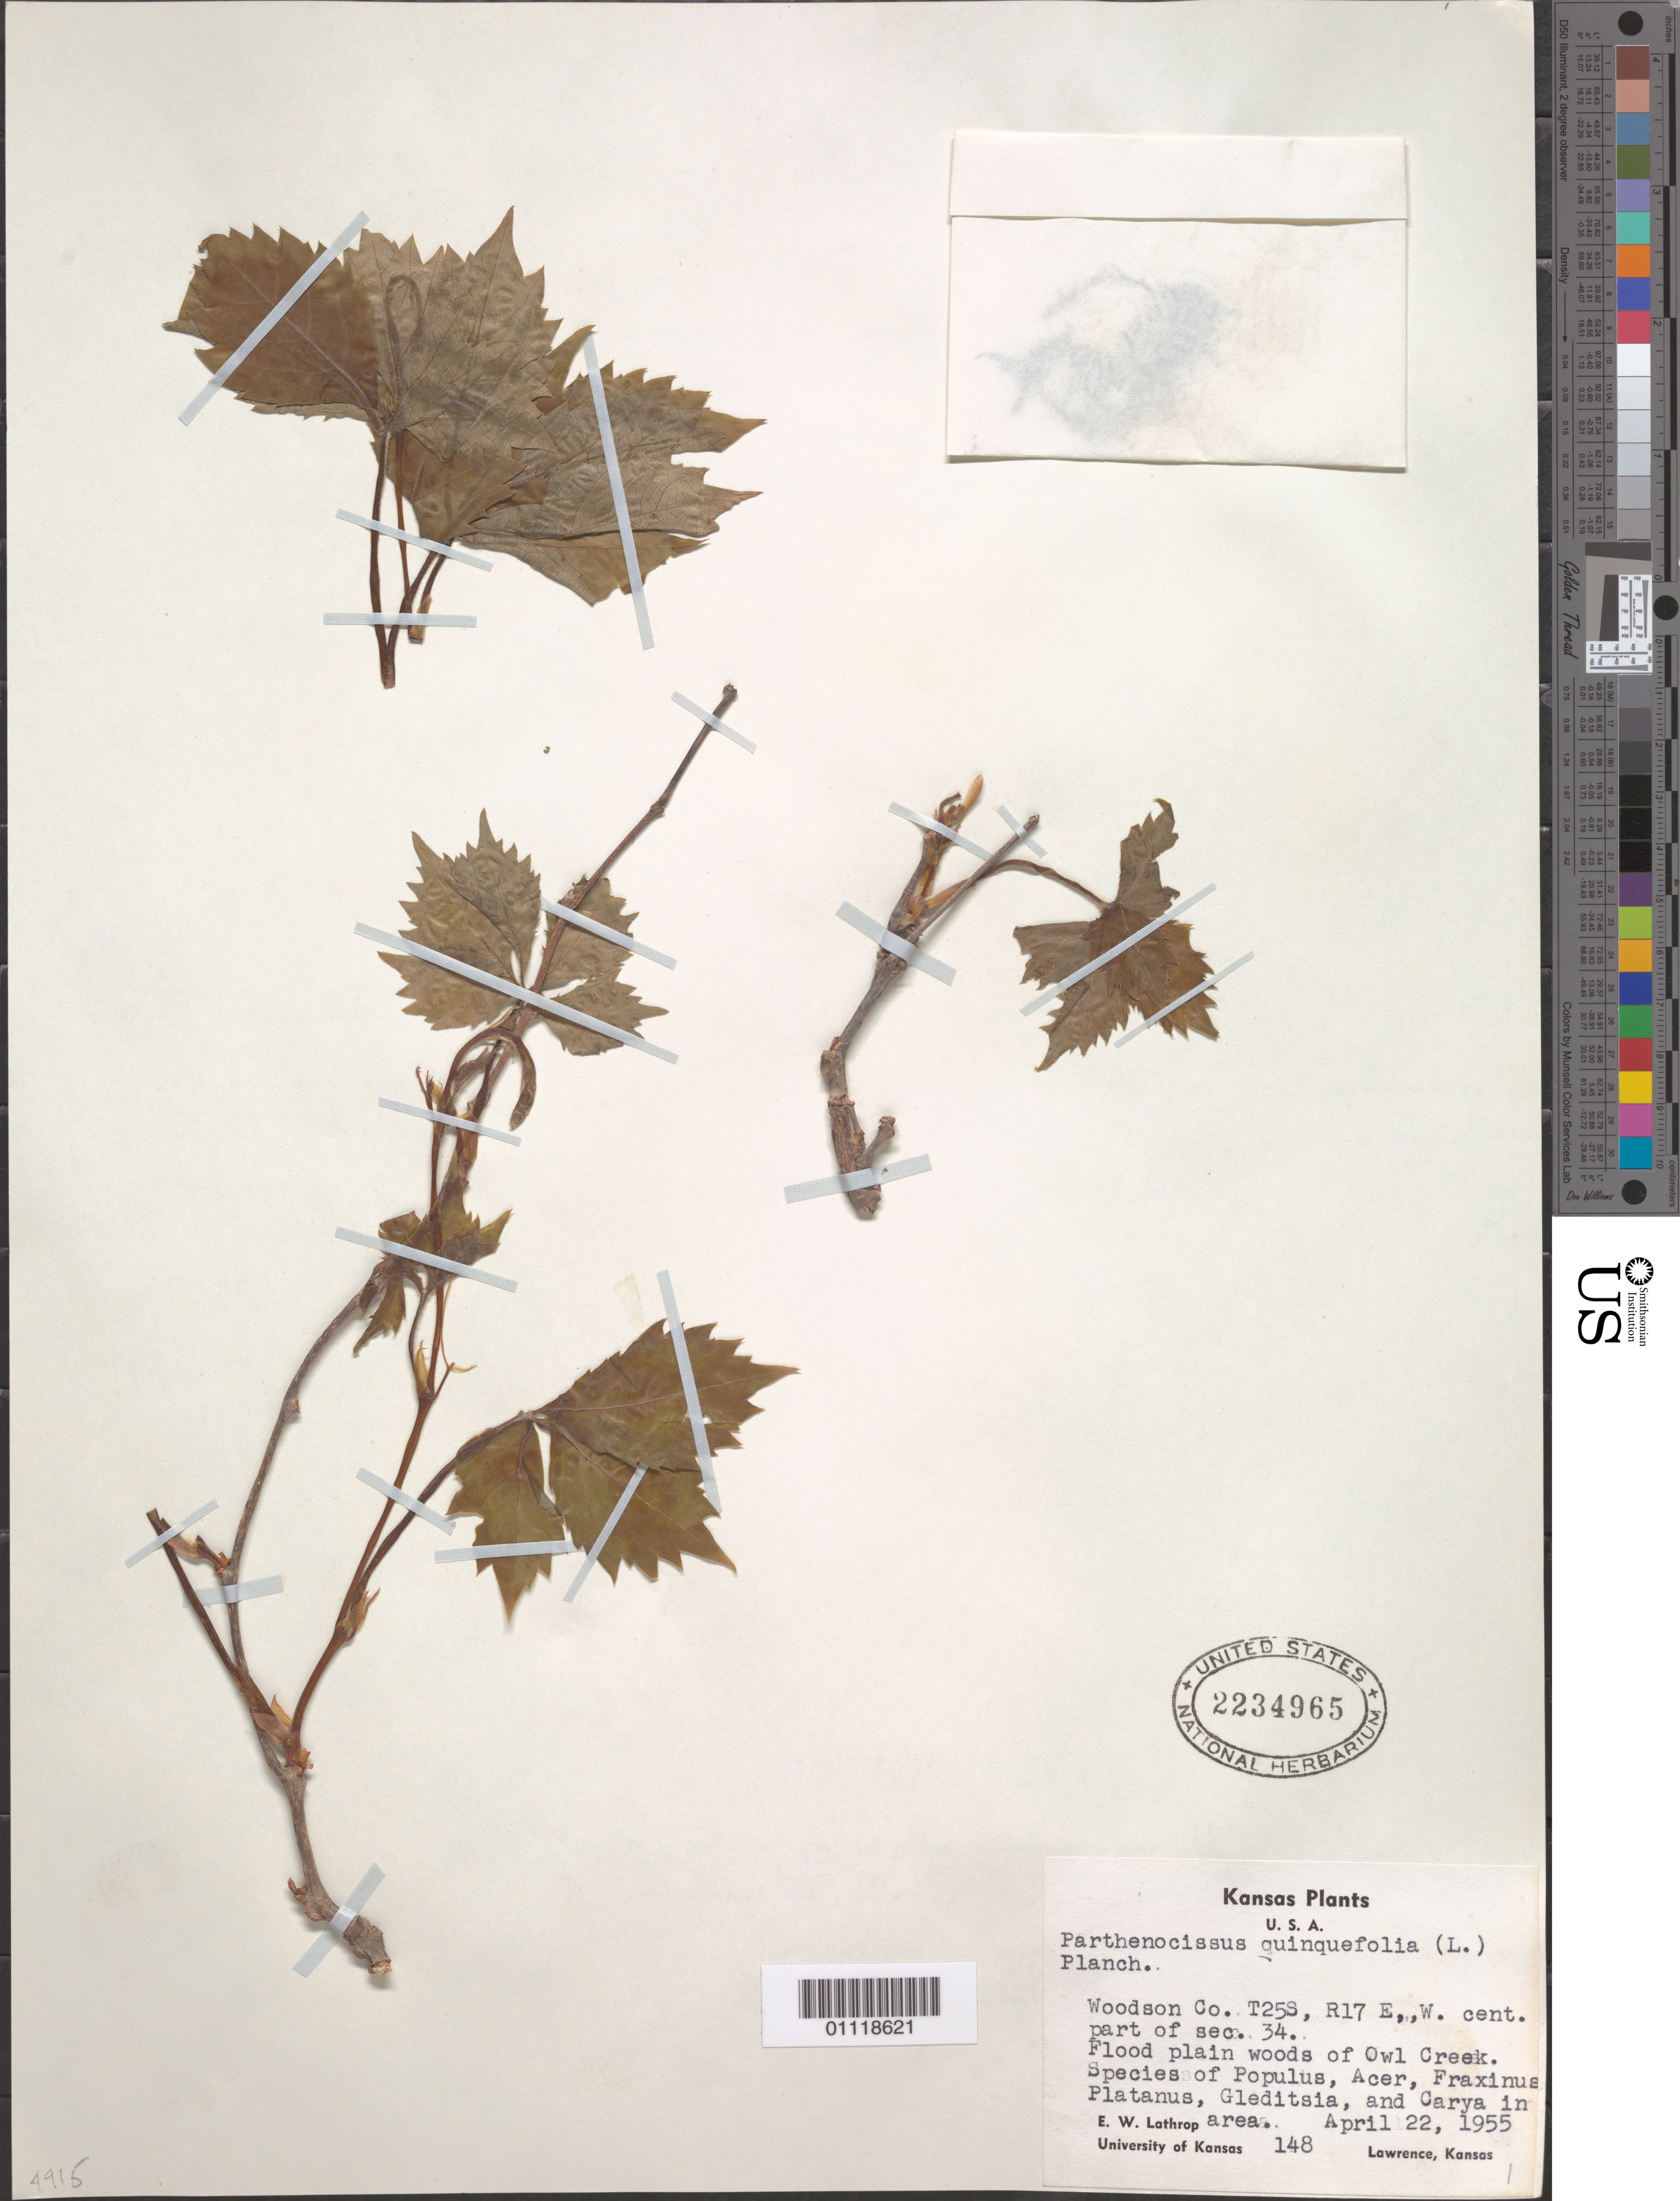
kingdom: Plantae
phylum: Tracheophyta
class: Magnoliopsida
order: Vitales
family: Vitaceae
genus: Parthenocissus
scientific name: Parthenocissus quinquefolia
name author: (L.) Planch.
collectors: E. W. Lathrop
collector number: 148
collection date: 1955-04-22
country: United States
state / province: Kansas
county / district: Woodson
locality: Owl Creek.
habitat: Flood plain woods.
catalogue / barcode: US 2234965